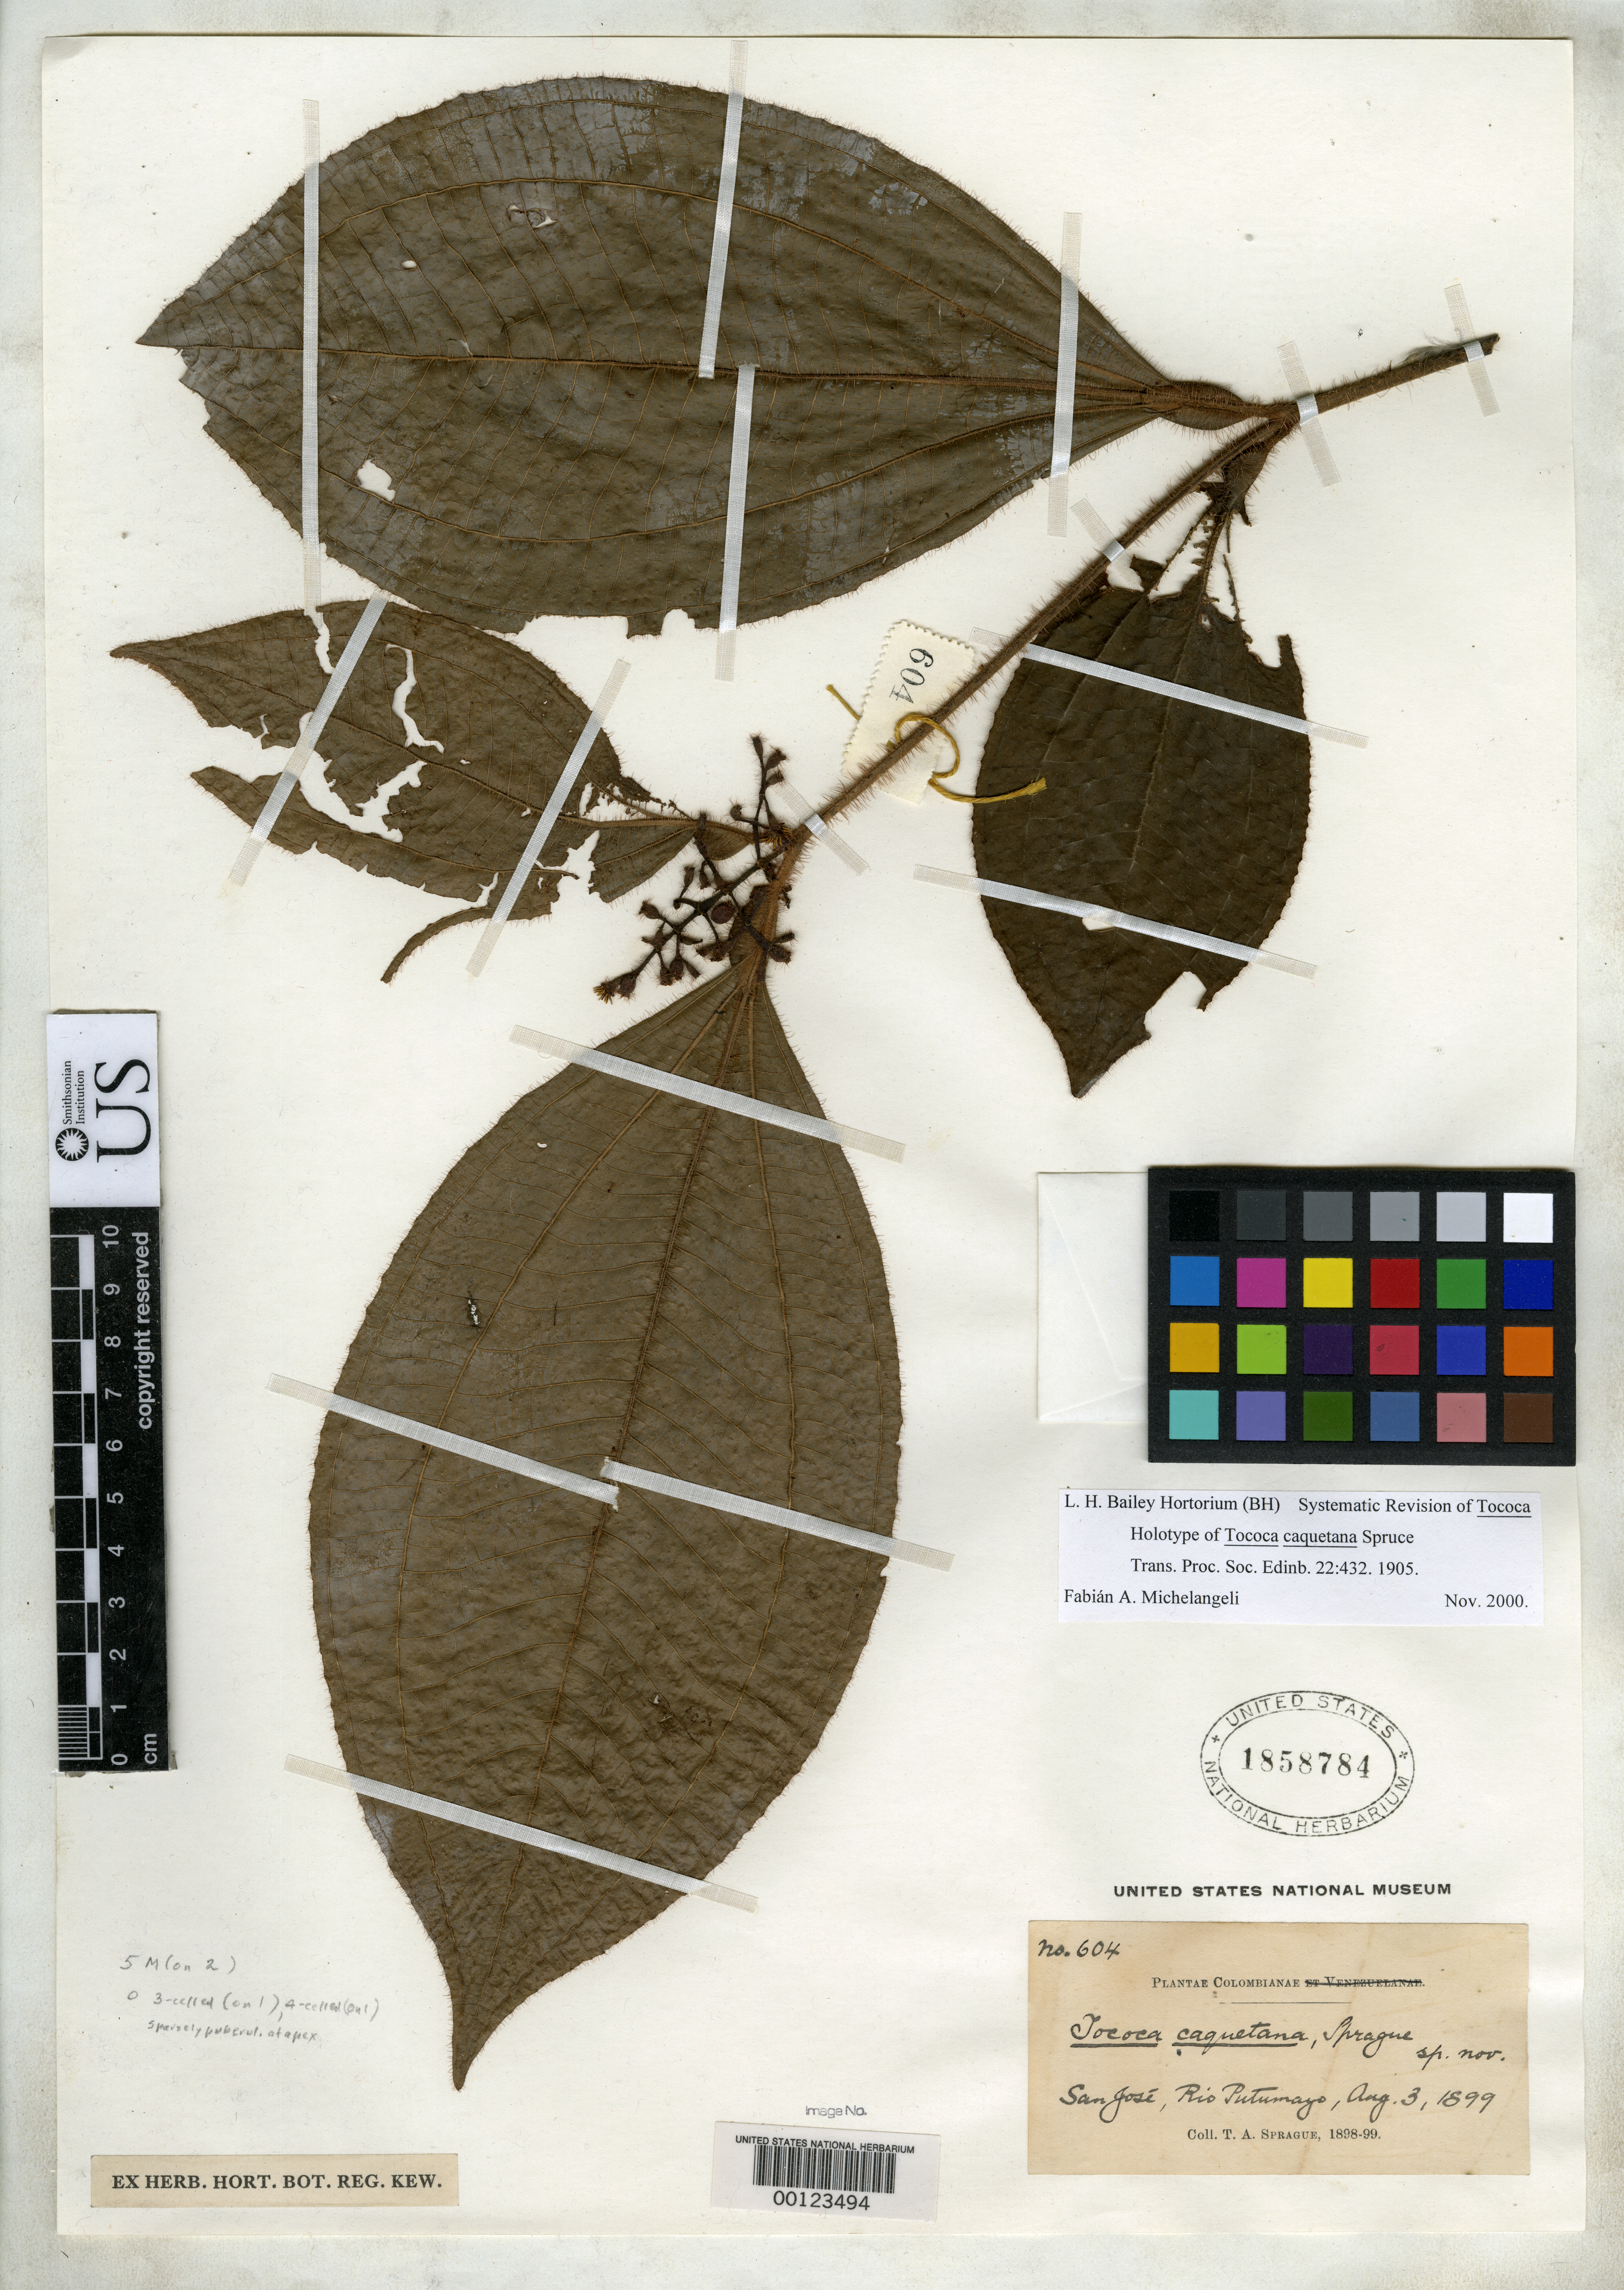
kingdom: Plantae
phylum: Tracheophyta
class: Magnoliopsida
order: Myrtales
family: Melastomataceae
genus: Tococa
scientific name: Tococa caquetana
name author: Sprague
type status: Holotype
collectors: T. A. Sprague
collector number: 604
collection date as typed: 03 Aug 1899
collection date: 1899-08-03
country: Colombia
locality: San Jose, Rio Putumayo.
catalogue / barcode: US 1858784